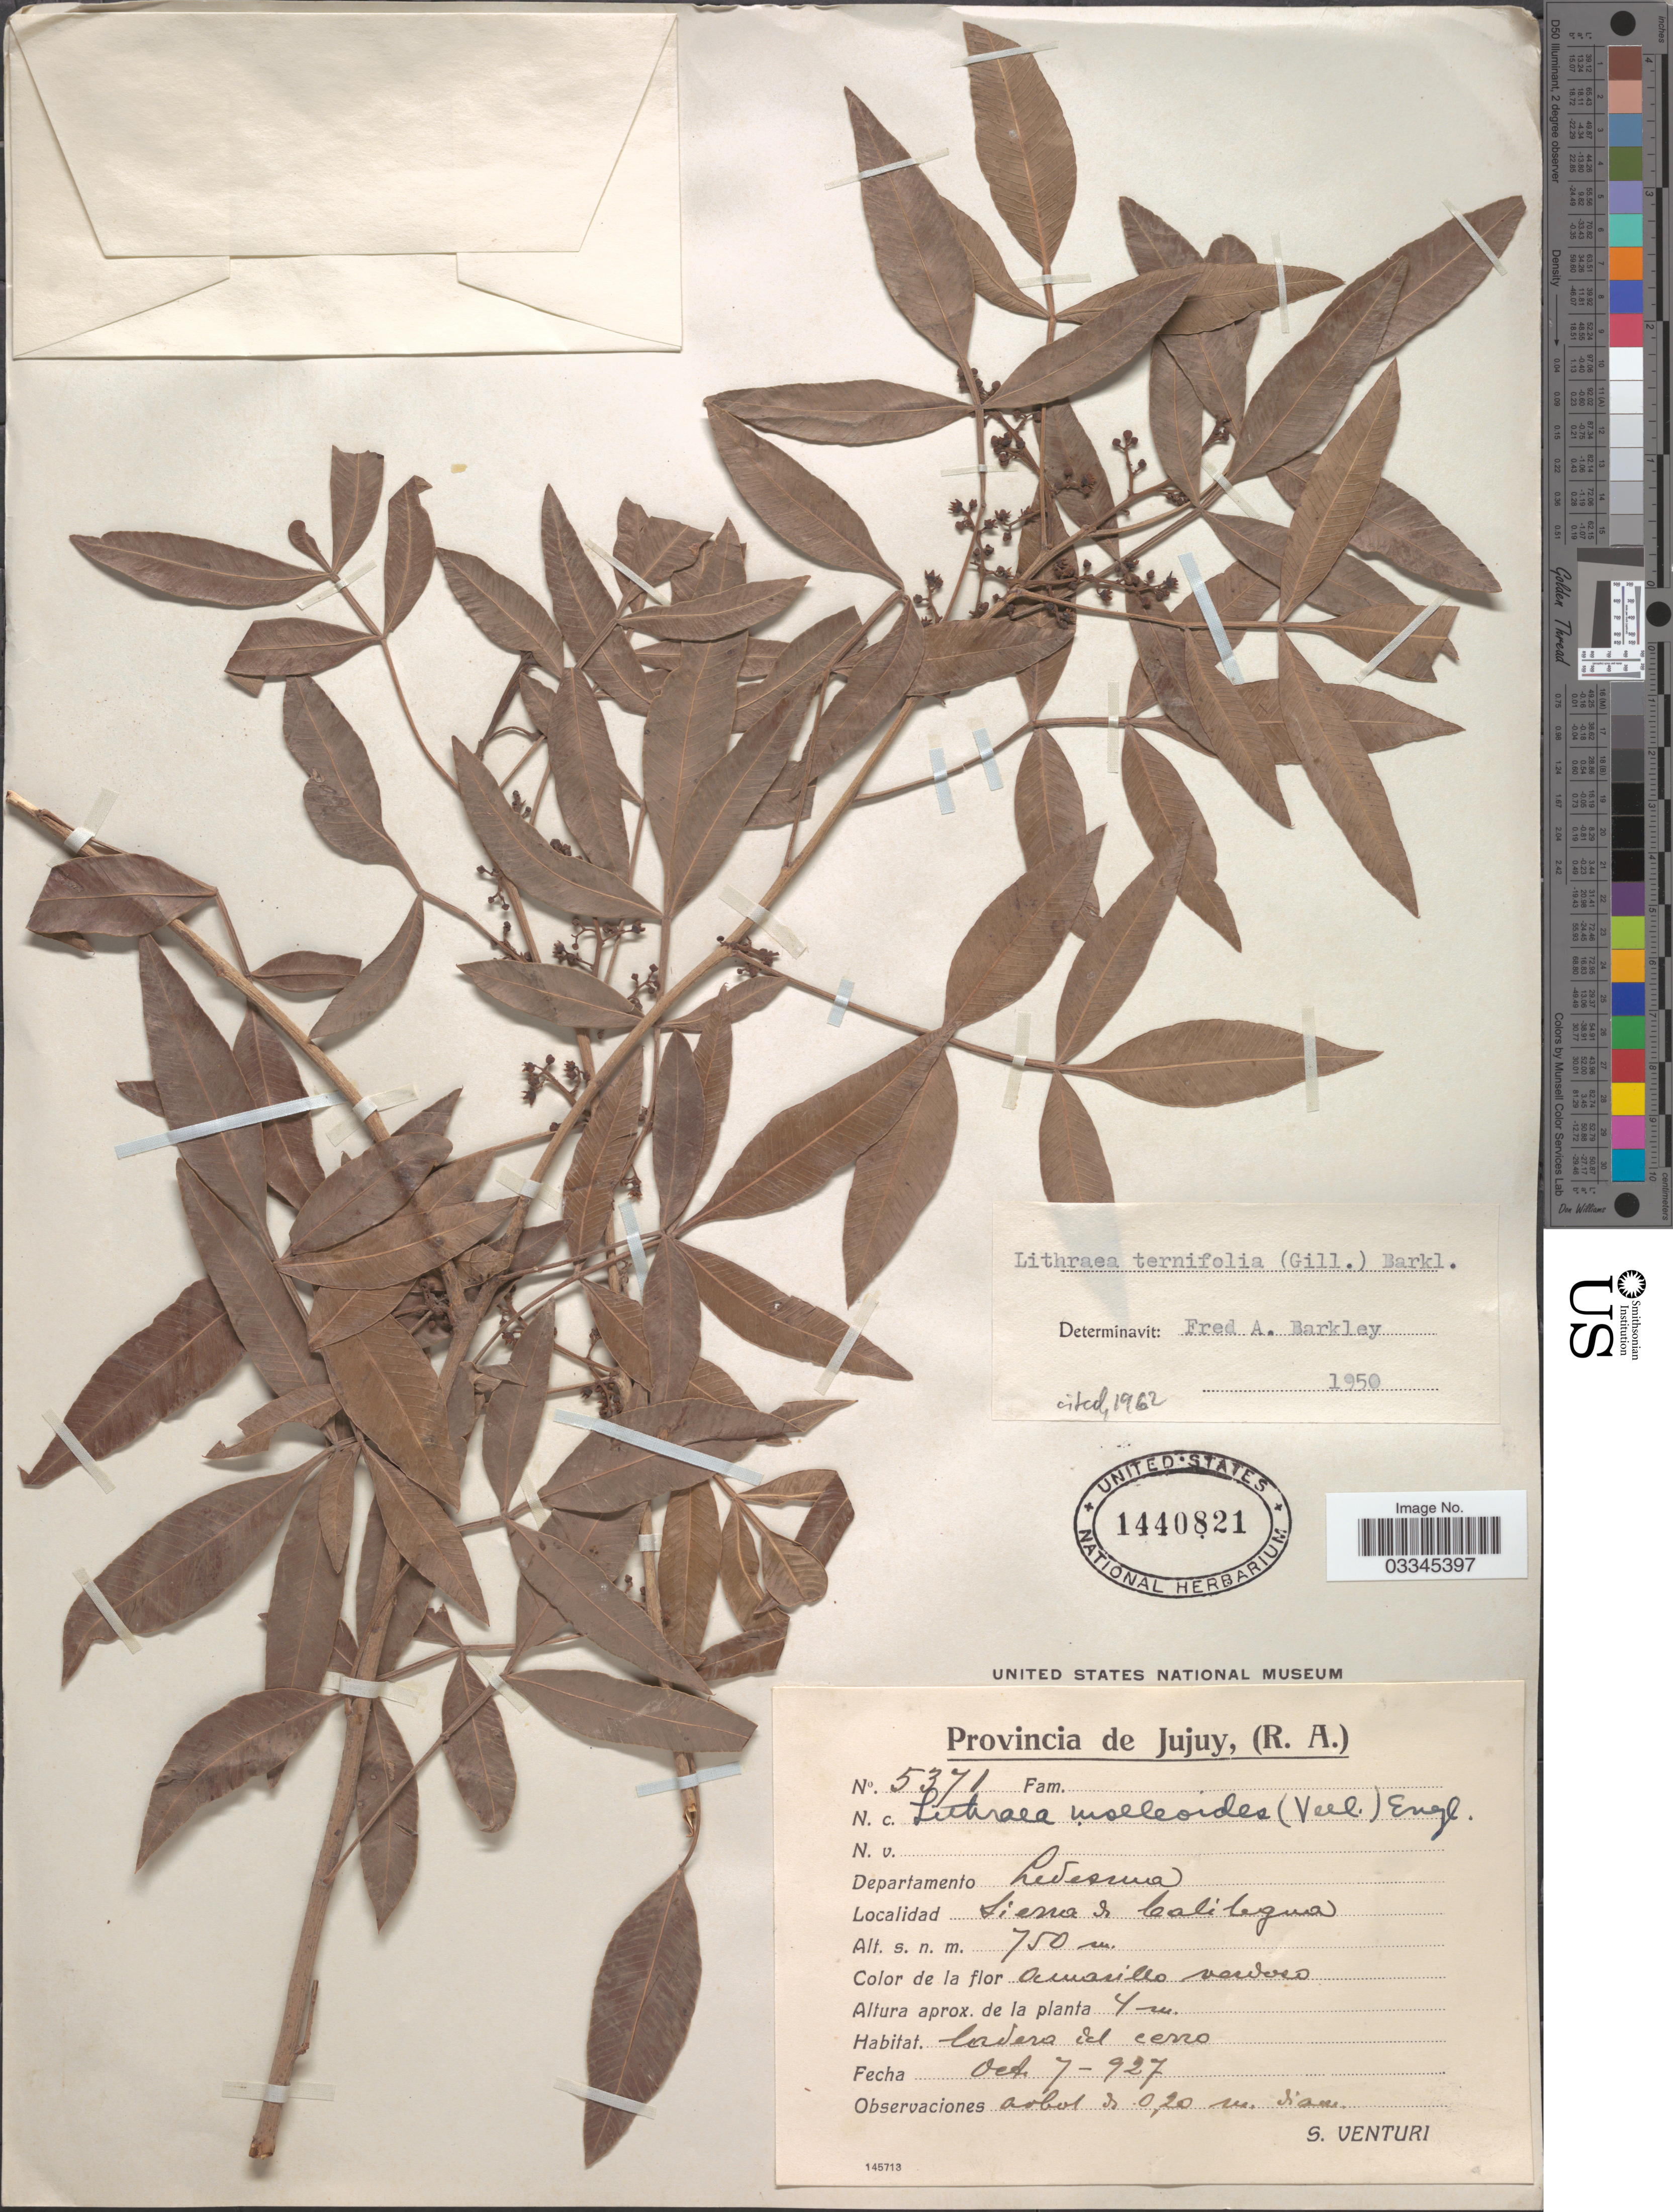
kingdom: Plantae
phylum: Tracheophyta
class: Magnoliopsida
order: Sapindales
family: Anacardiaceae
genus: Lithraea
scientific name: Lithraea ternifolia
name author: (Gillies ex Hook.) F.A. Barkley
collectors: S. Venturi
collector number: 5371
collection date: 1927-10-07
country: Argentina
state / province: Jujuy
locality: Departamento Ledesma, Sierra de Calilegua.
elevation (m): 750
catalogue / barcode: US 1440821